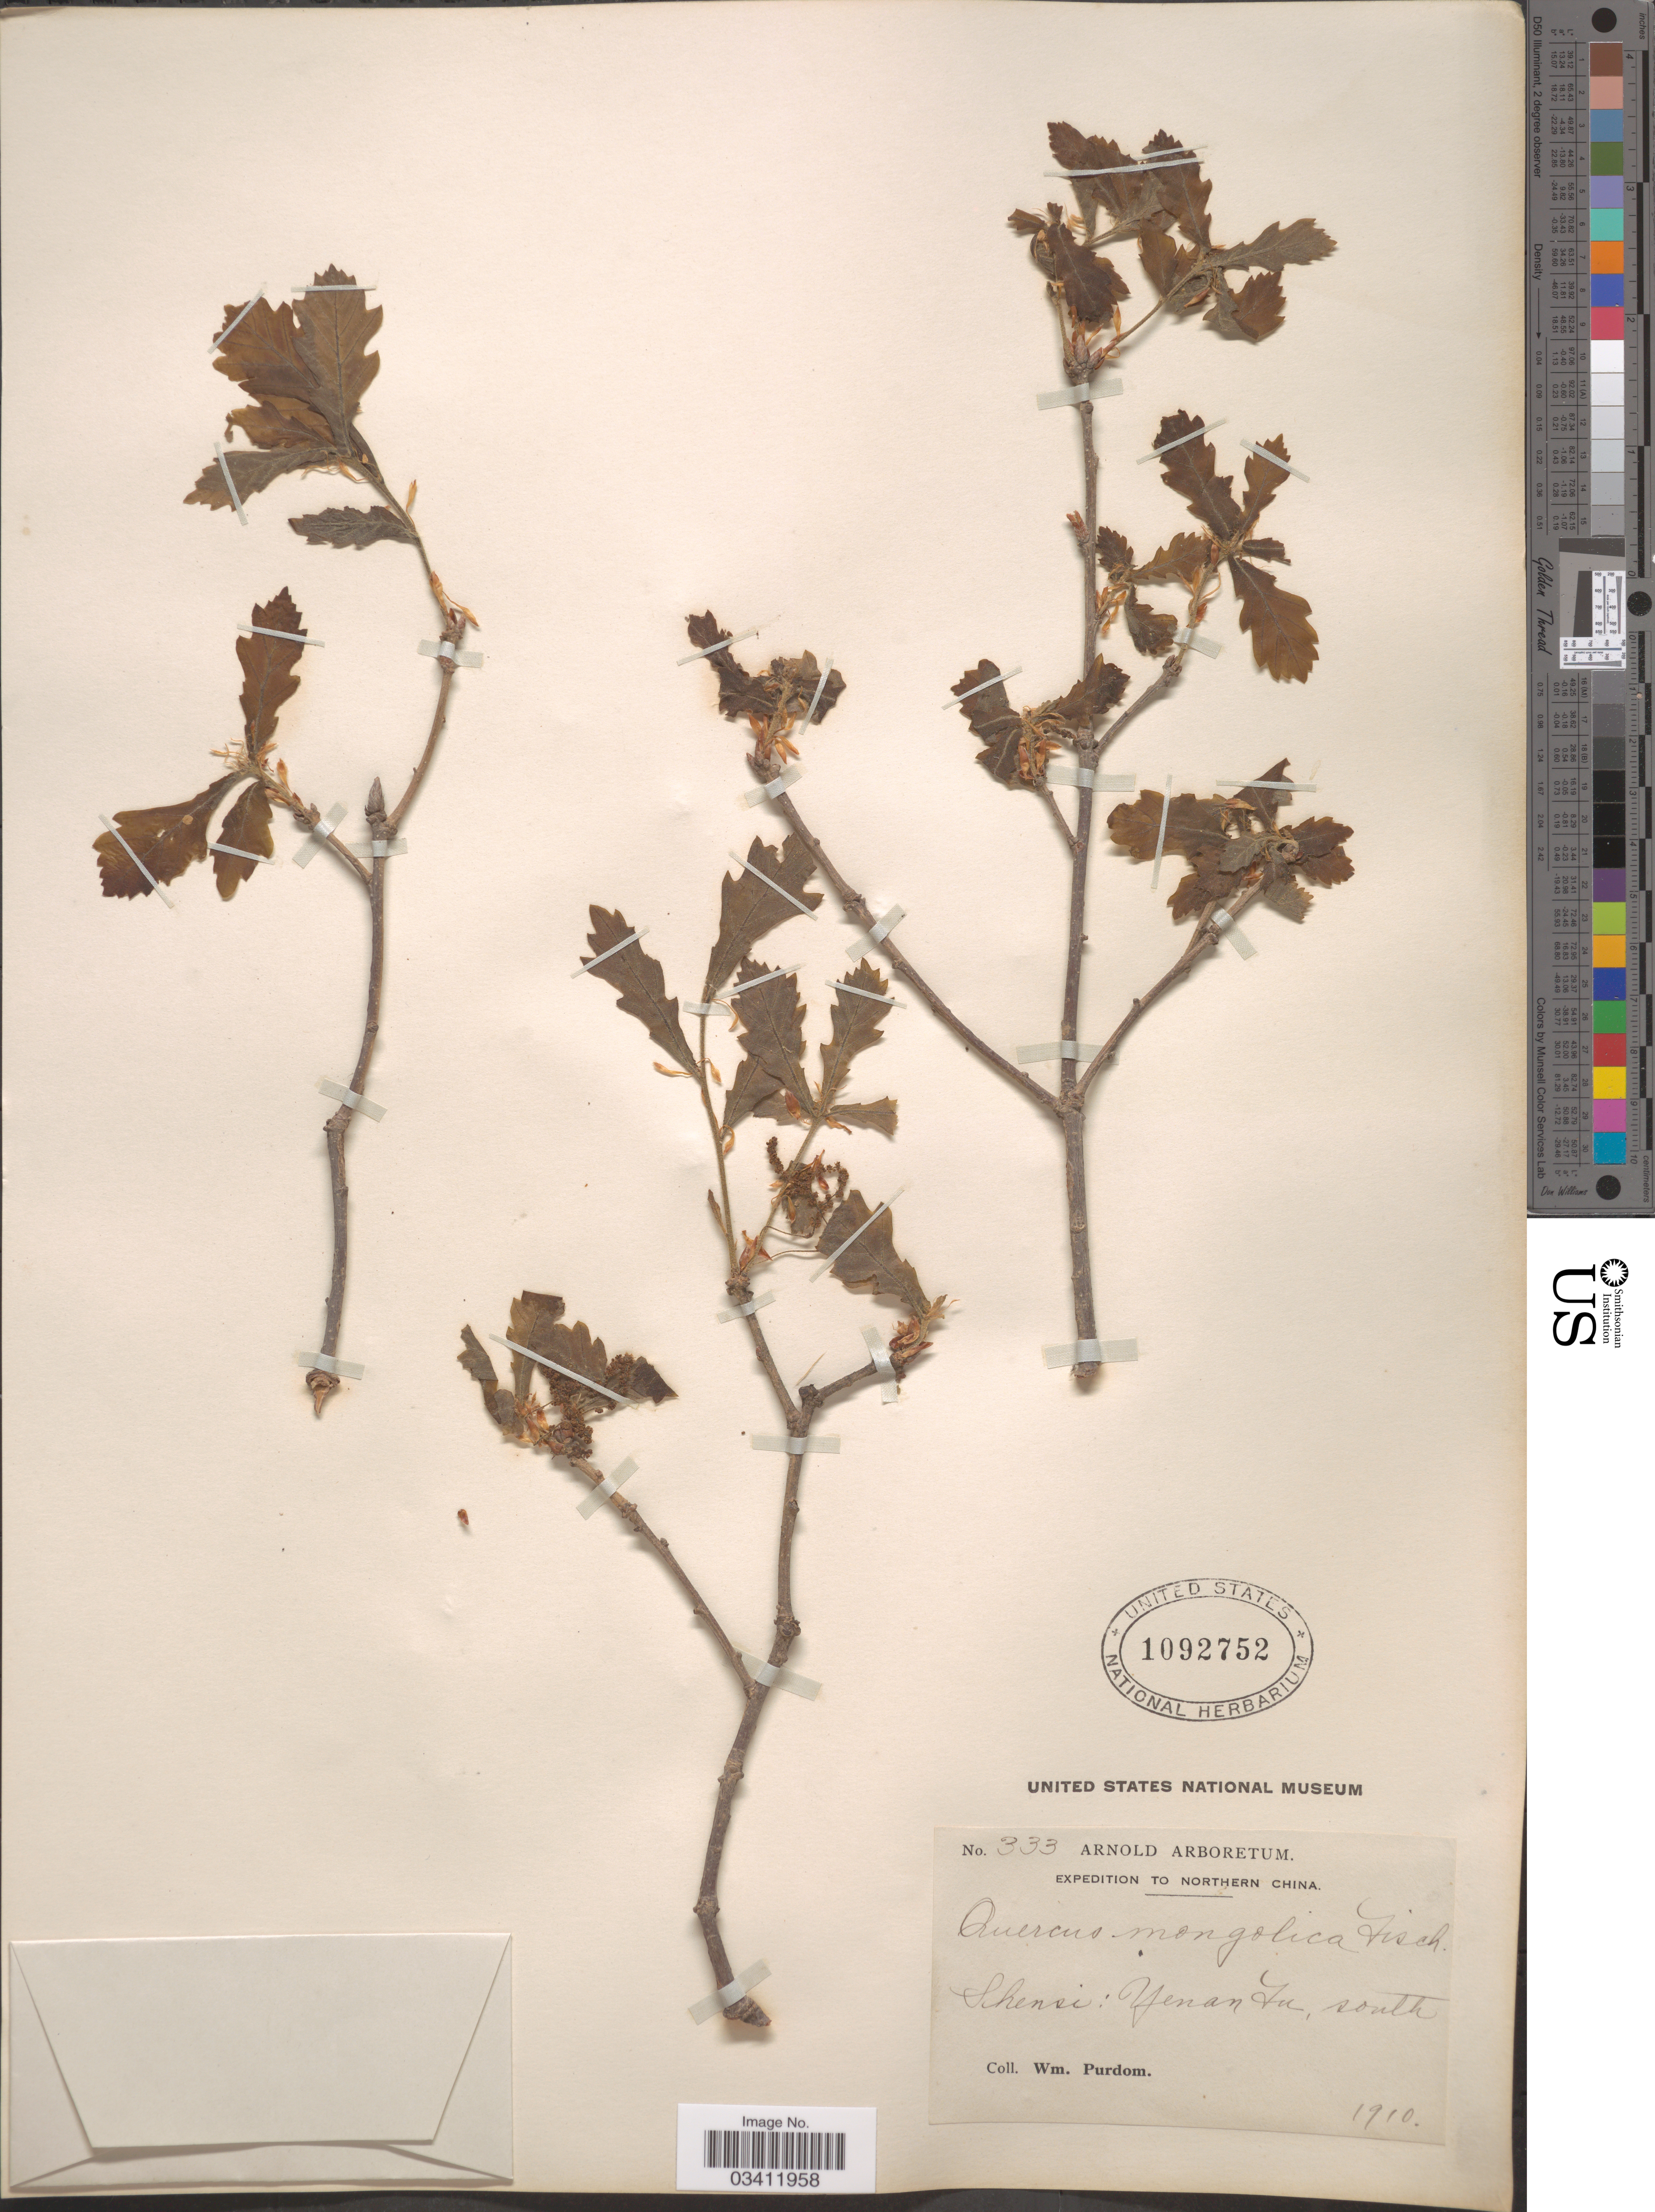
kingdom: Plantae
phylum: Tracheophyta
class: Magnoliopsida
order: Fagales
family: Fagaceae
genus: Quercus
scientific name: Quercus mongolica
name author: Fisch. ex Ledeb.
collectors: W. Purdom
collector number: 333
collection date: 1910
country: China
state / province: Shaanxi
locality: Northern China. Shensi: Yenan Fu, south.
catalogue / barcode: US 1092752